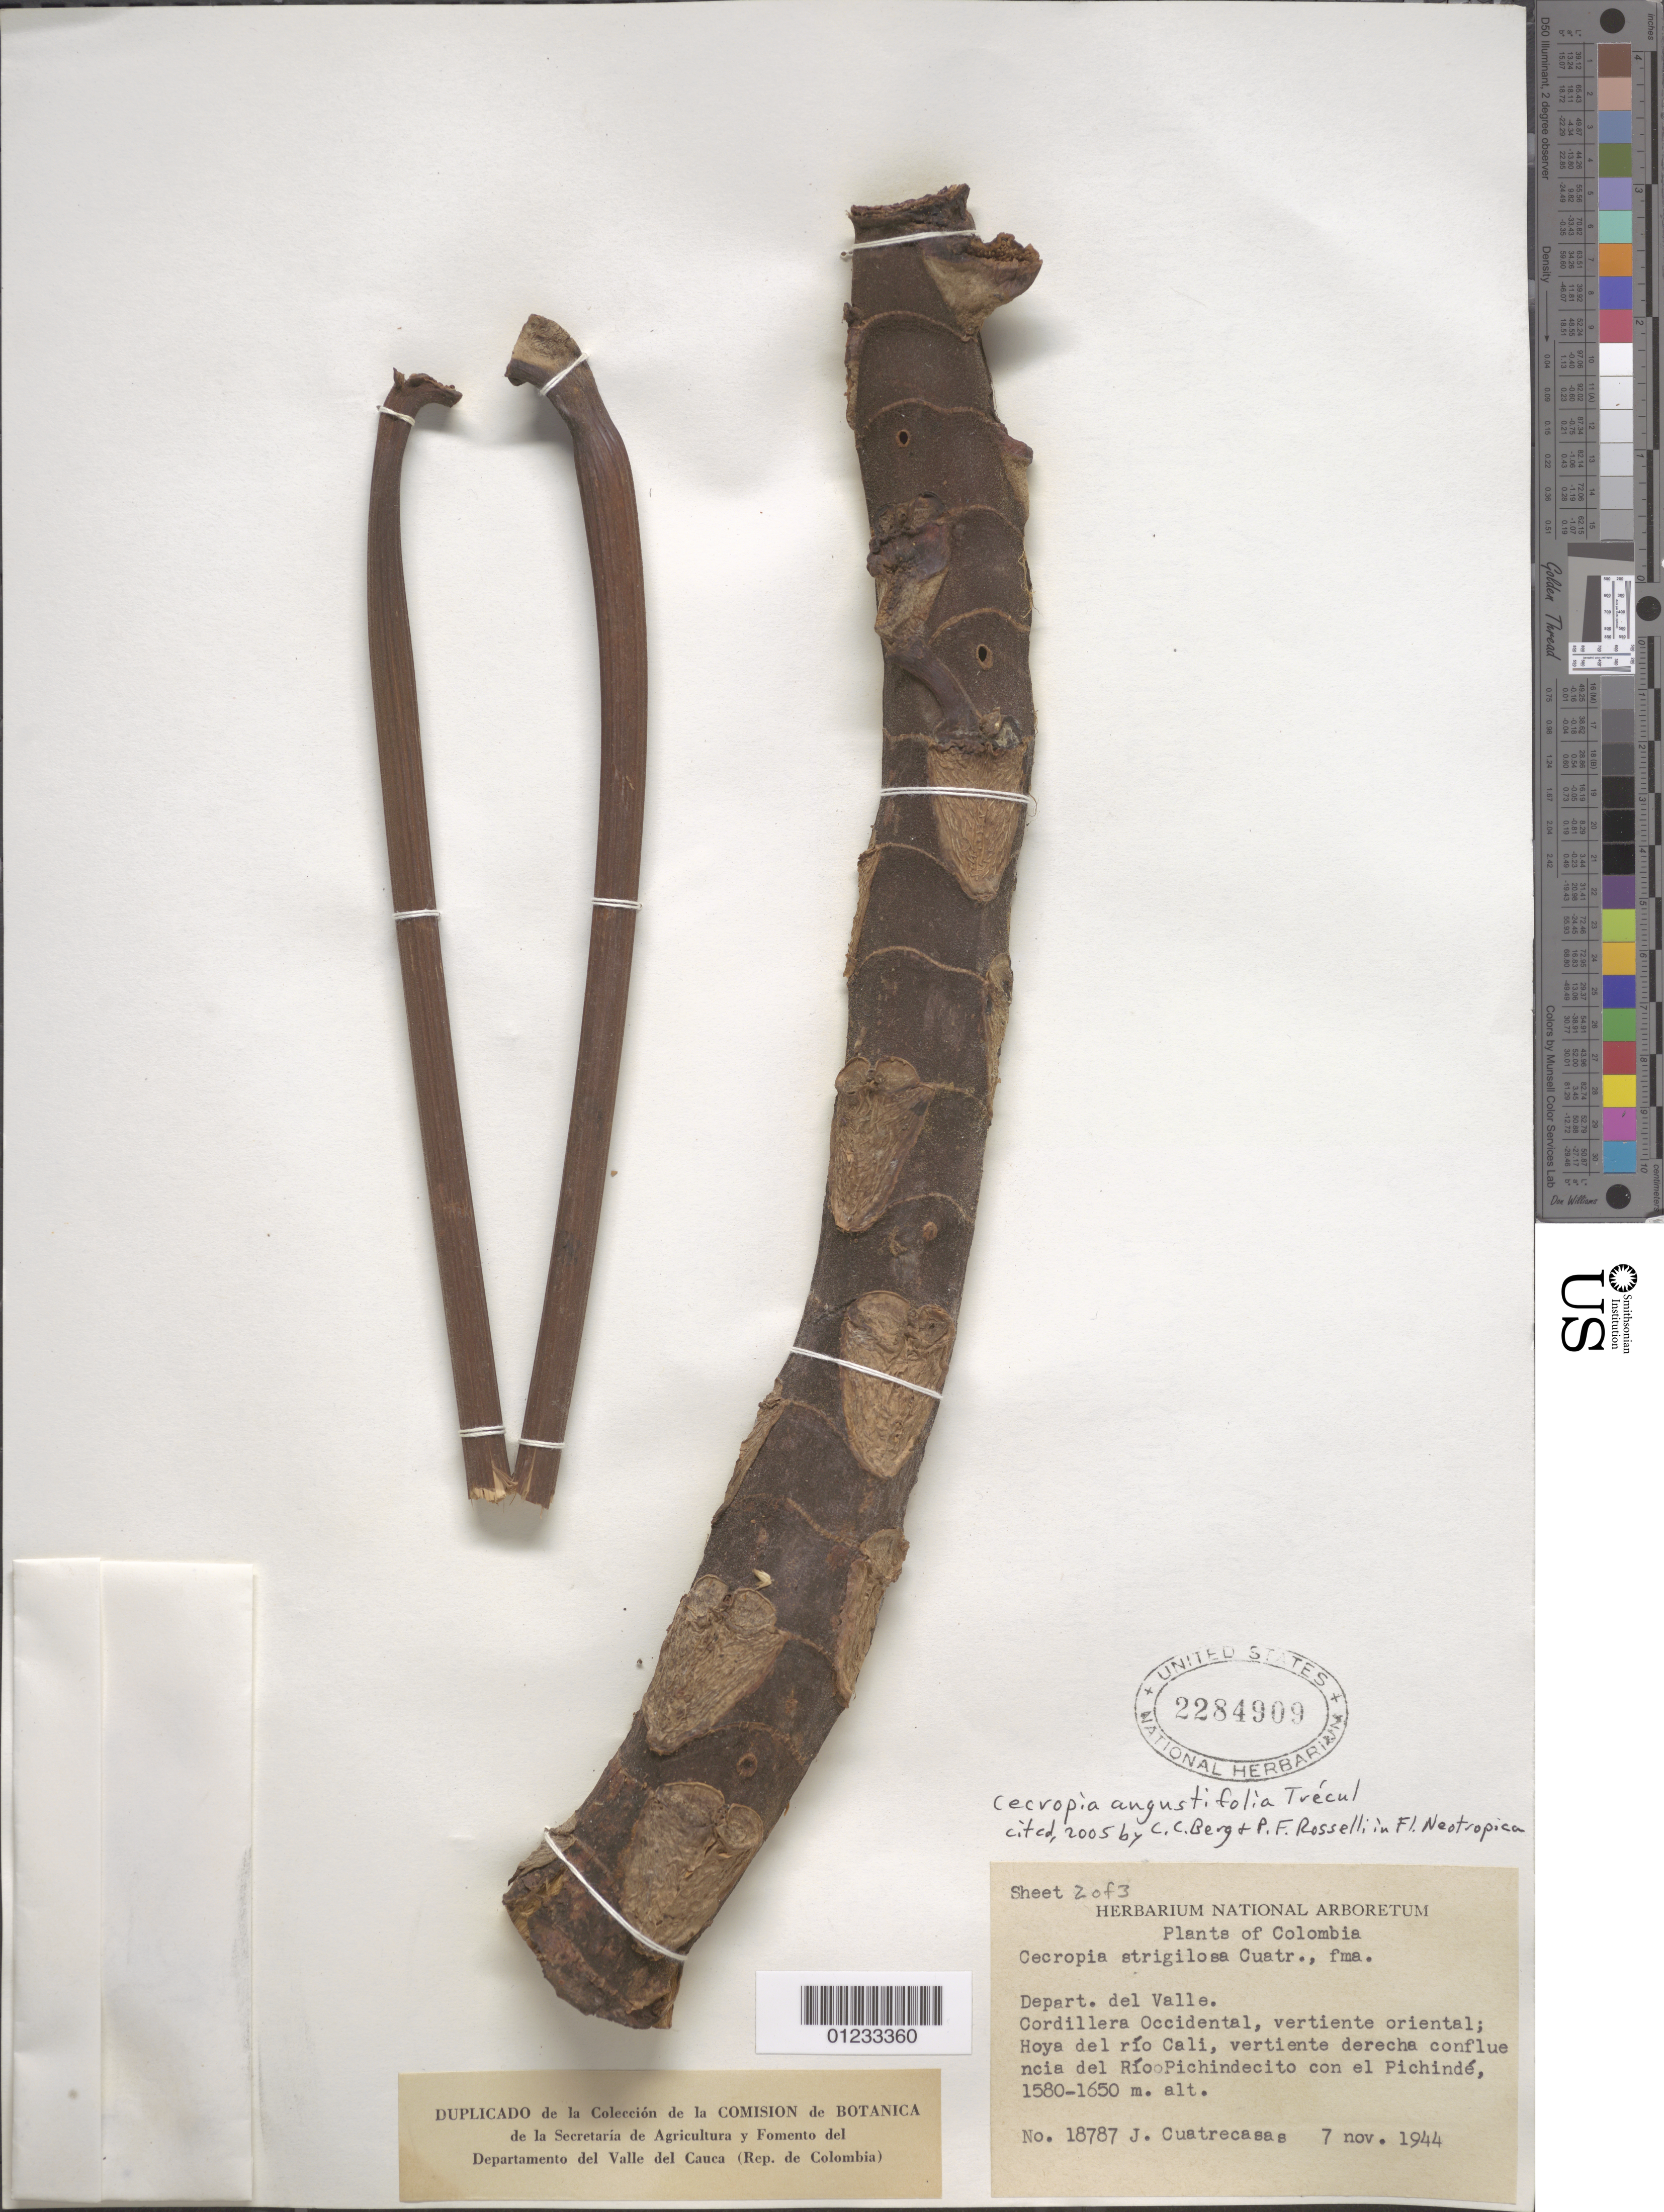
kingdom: Plantae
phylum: Tracheophyta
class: Magnoliopsida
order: Rosales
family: Urticaceae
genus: Cecropia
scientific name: Cecropia angustifolia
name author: Trécul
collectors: J. Cuatrecasas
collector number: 18787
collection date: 1944-11-07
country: Colombia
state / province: Valle del Cauca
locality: Hoya del río Cali, vertiente derecha confluencia del río Pichindecito con el Pichindé.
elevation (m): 1580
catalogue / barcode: US 2284909